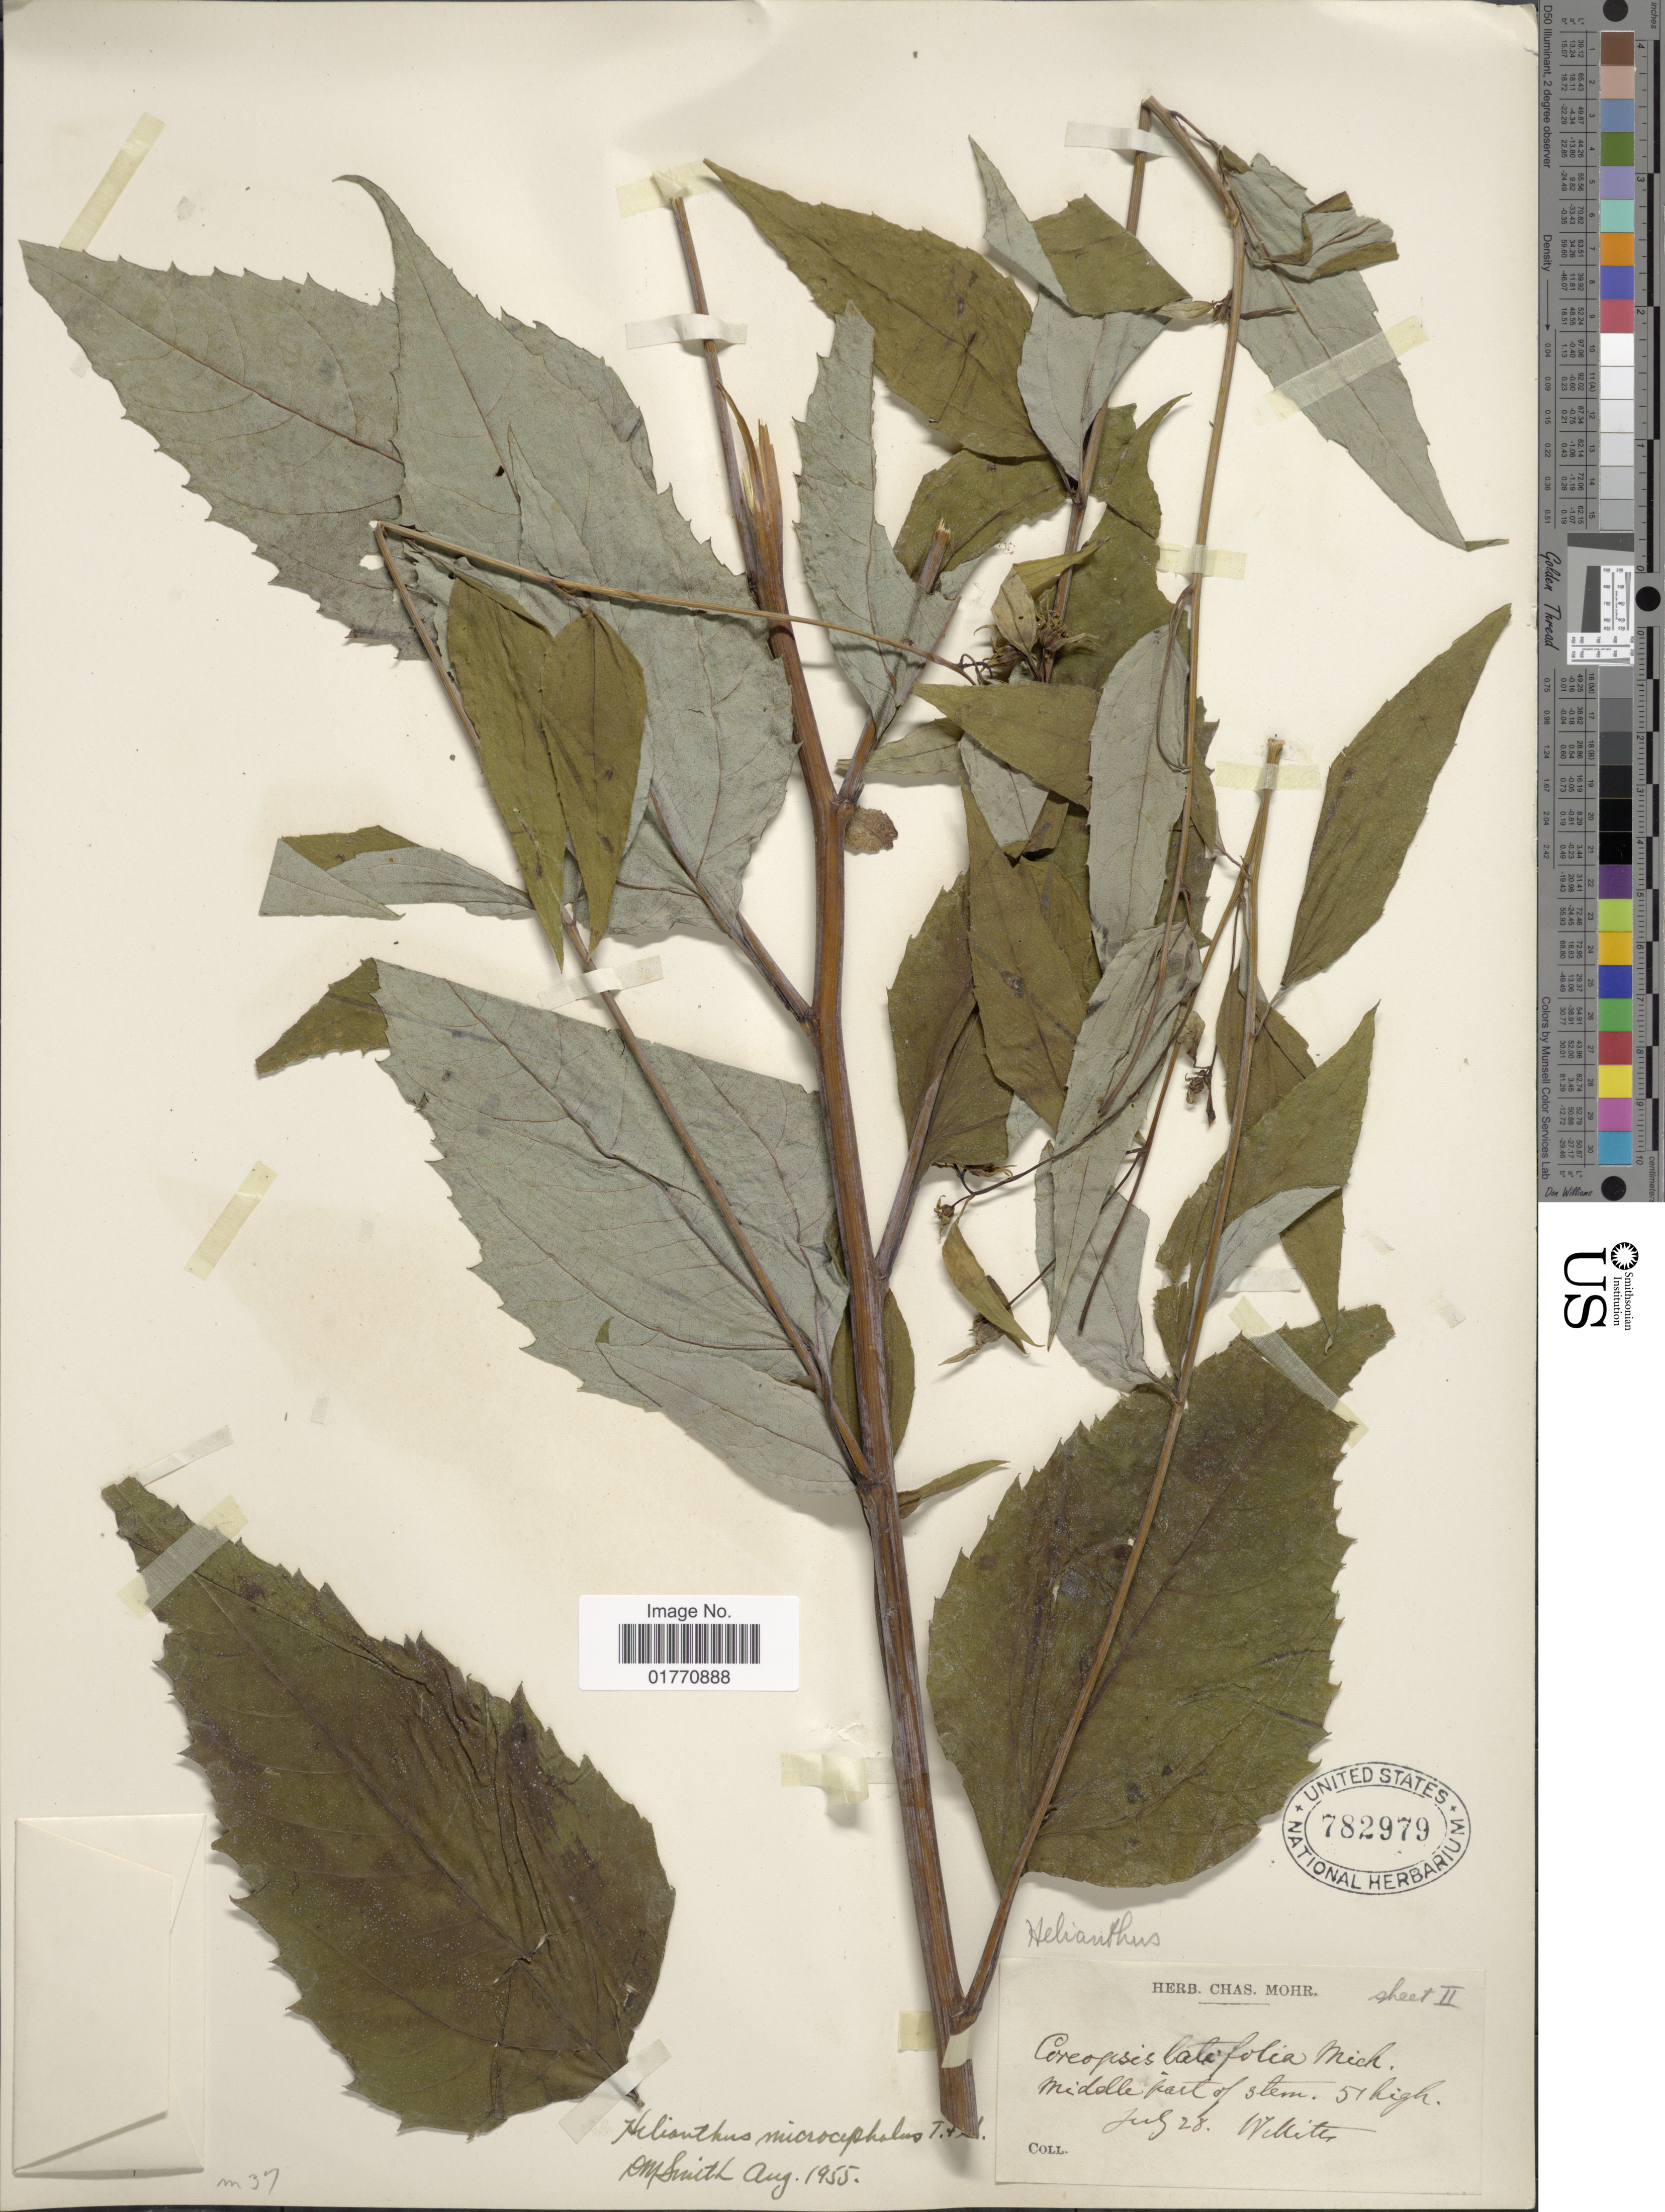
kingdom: Plantae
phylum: Tracheophyta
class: Magnoliopsida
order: Asterales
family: Asteraceae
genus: Helianthus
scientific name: Helianthus microcephalus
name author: Torr. & A. Gray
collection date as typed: Transcribed d/m/y: 28/10/7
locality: Middel part of Stem.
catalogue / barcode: US 782979